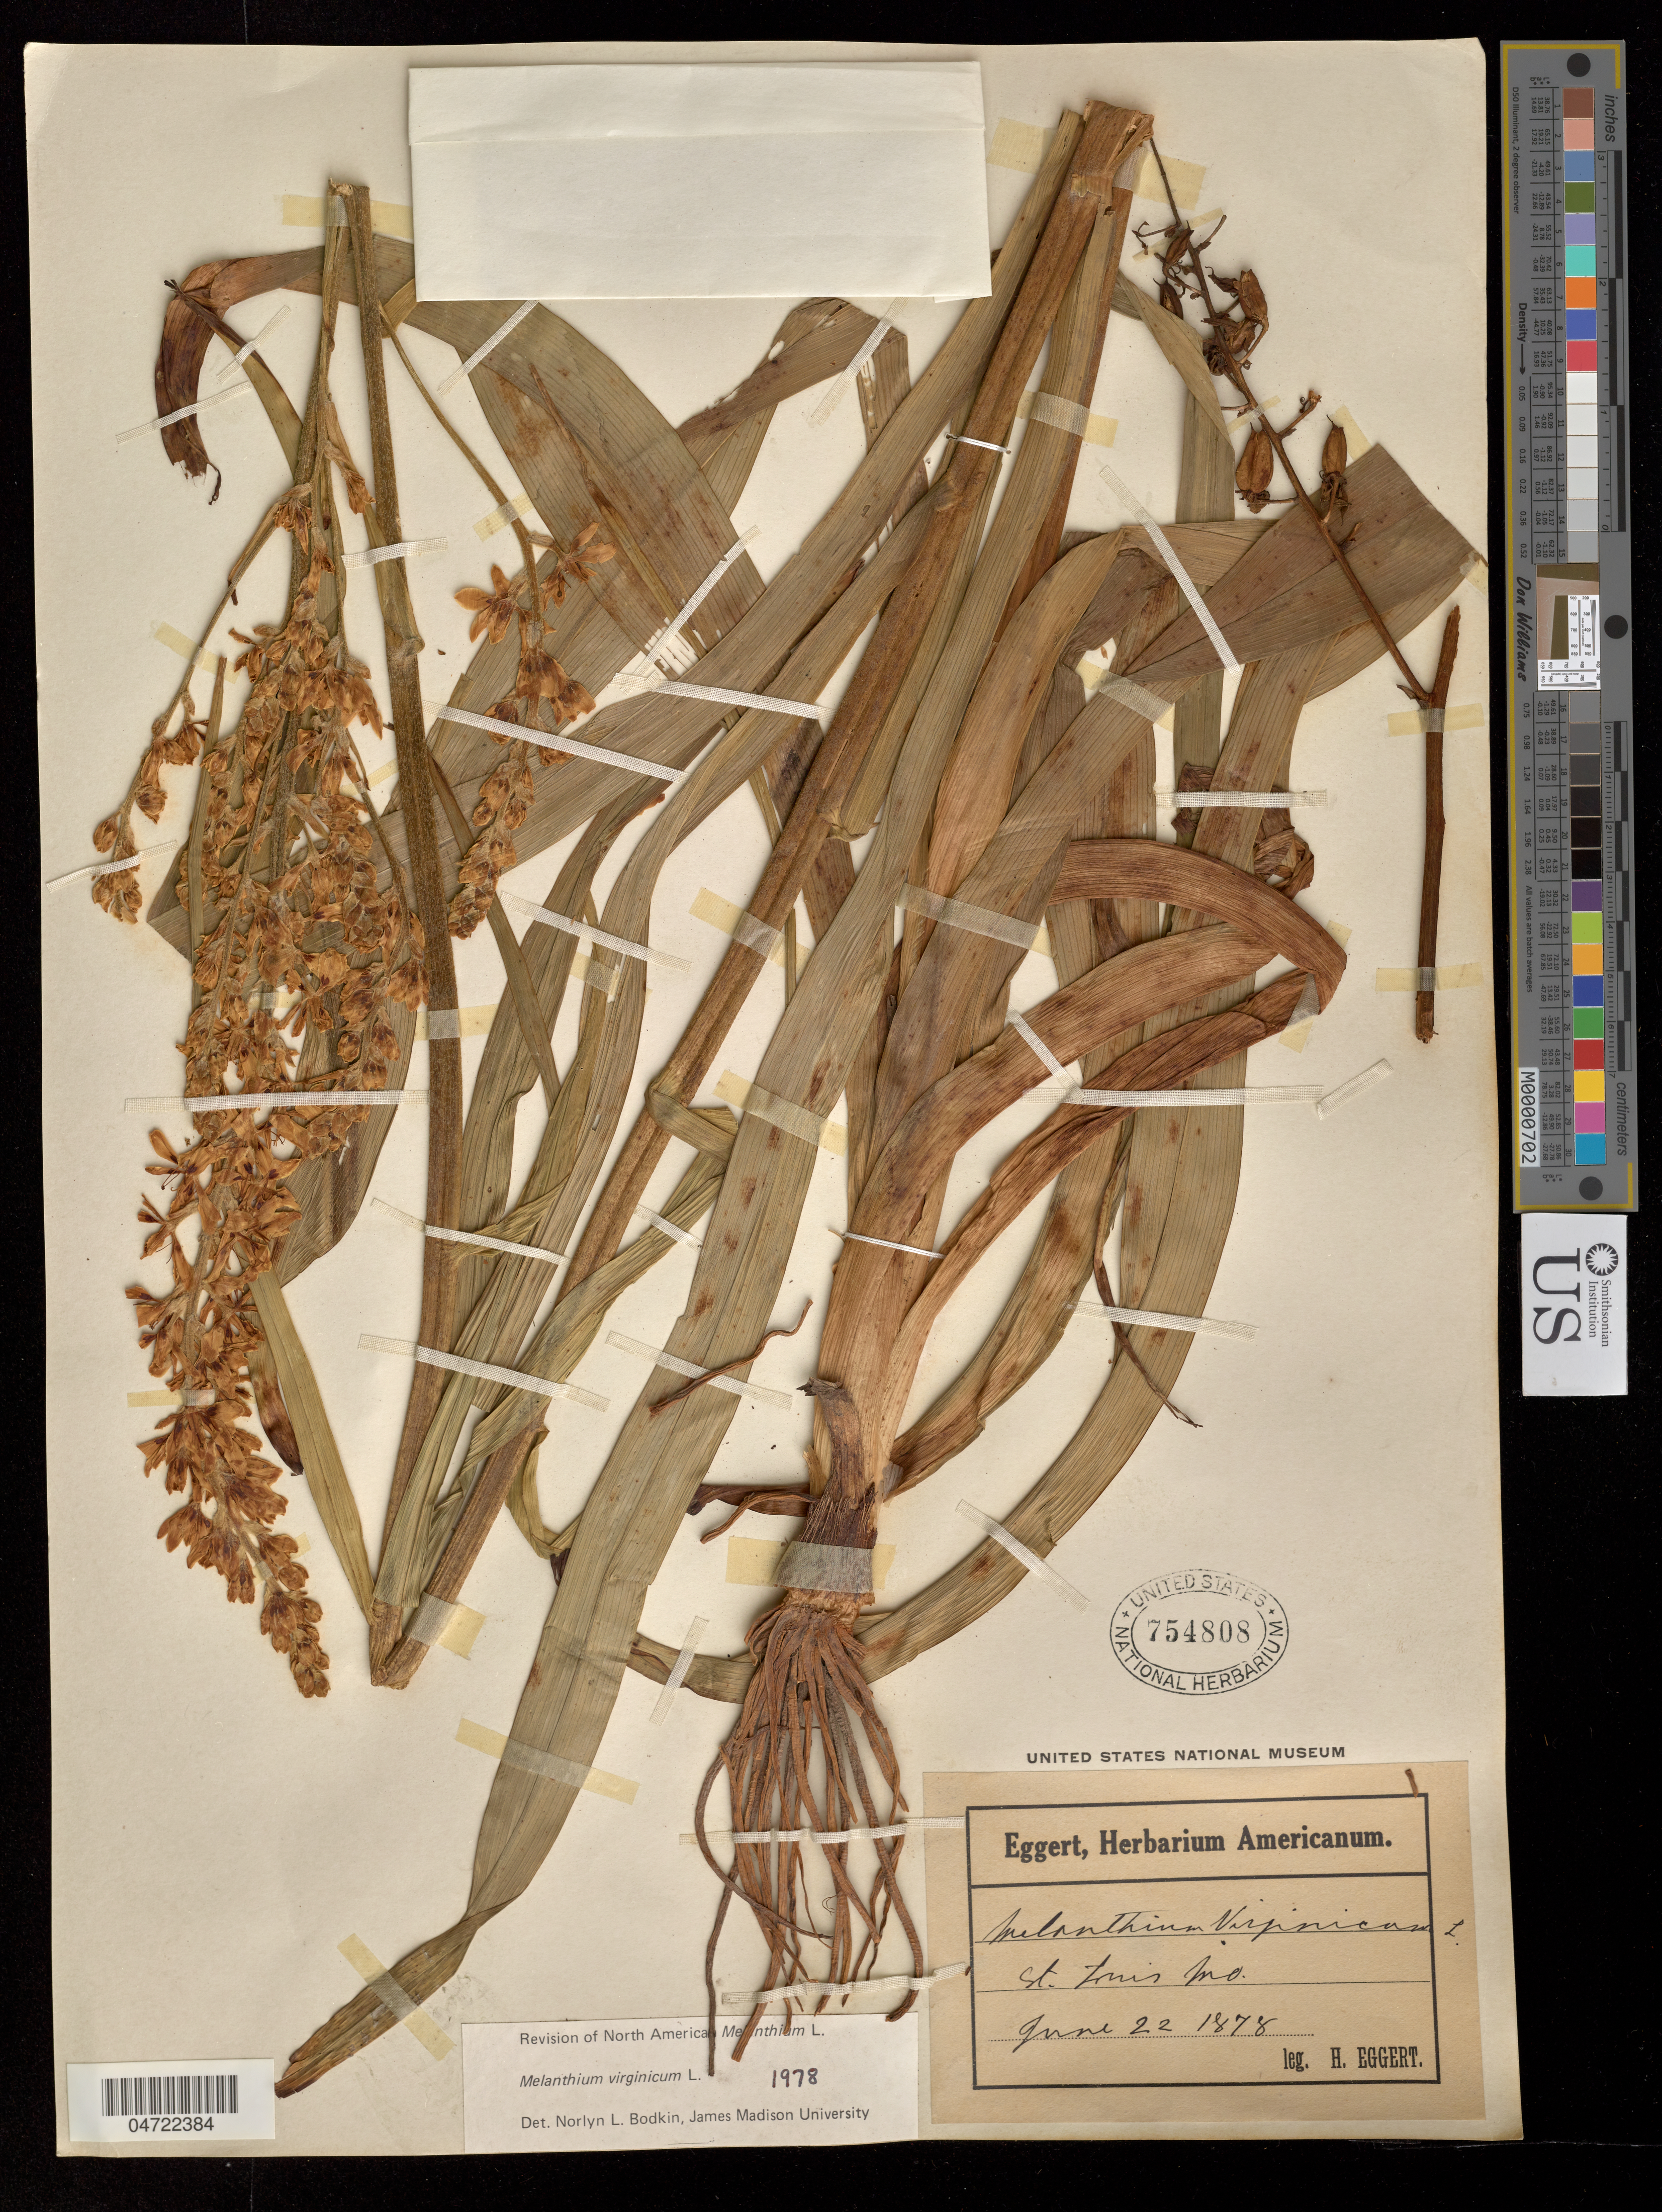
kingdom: Plantae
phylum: Tracheophyta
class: Liliopsida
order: Liliales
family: Melanthiaceae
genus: Melanthium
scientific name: Melanthium virginicum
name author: L.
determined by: Bodkin, N. L.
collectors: H. Eggert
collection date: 1878-06-22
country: United States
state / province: Missouri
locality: St. Louis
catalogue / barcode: US 754808